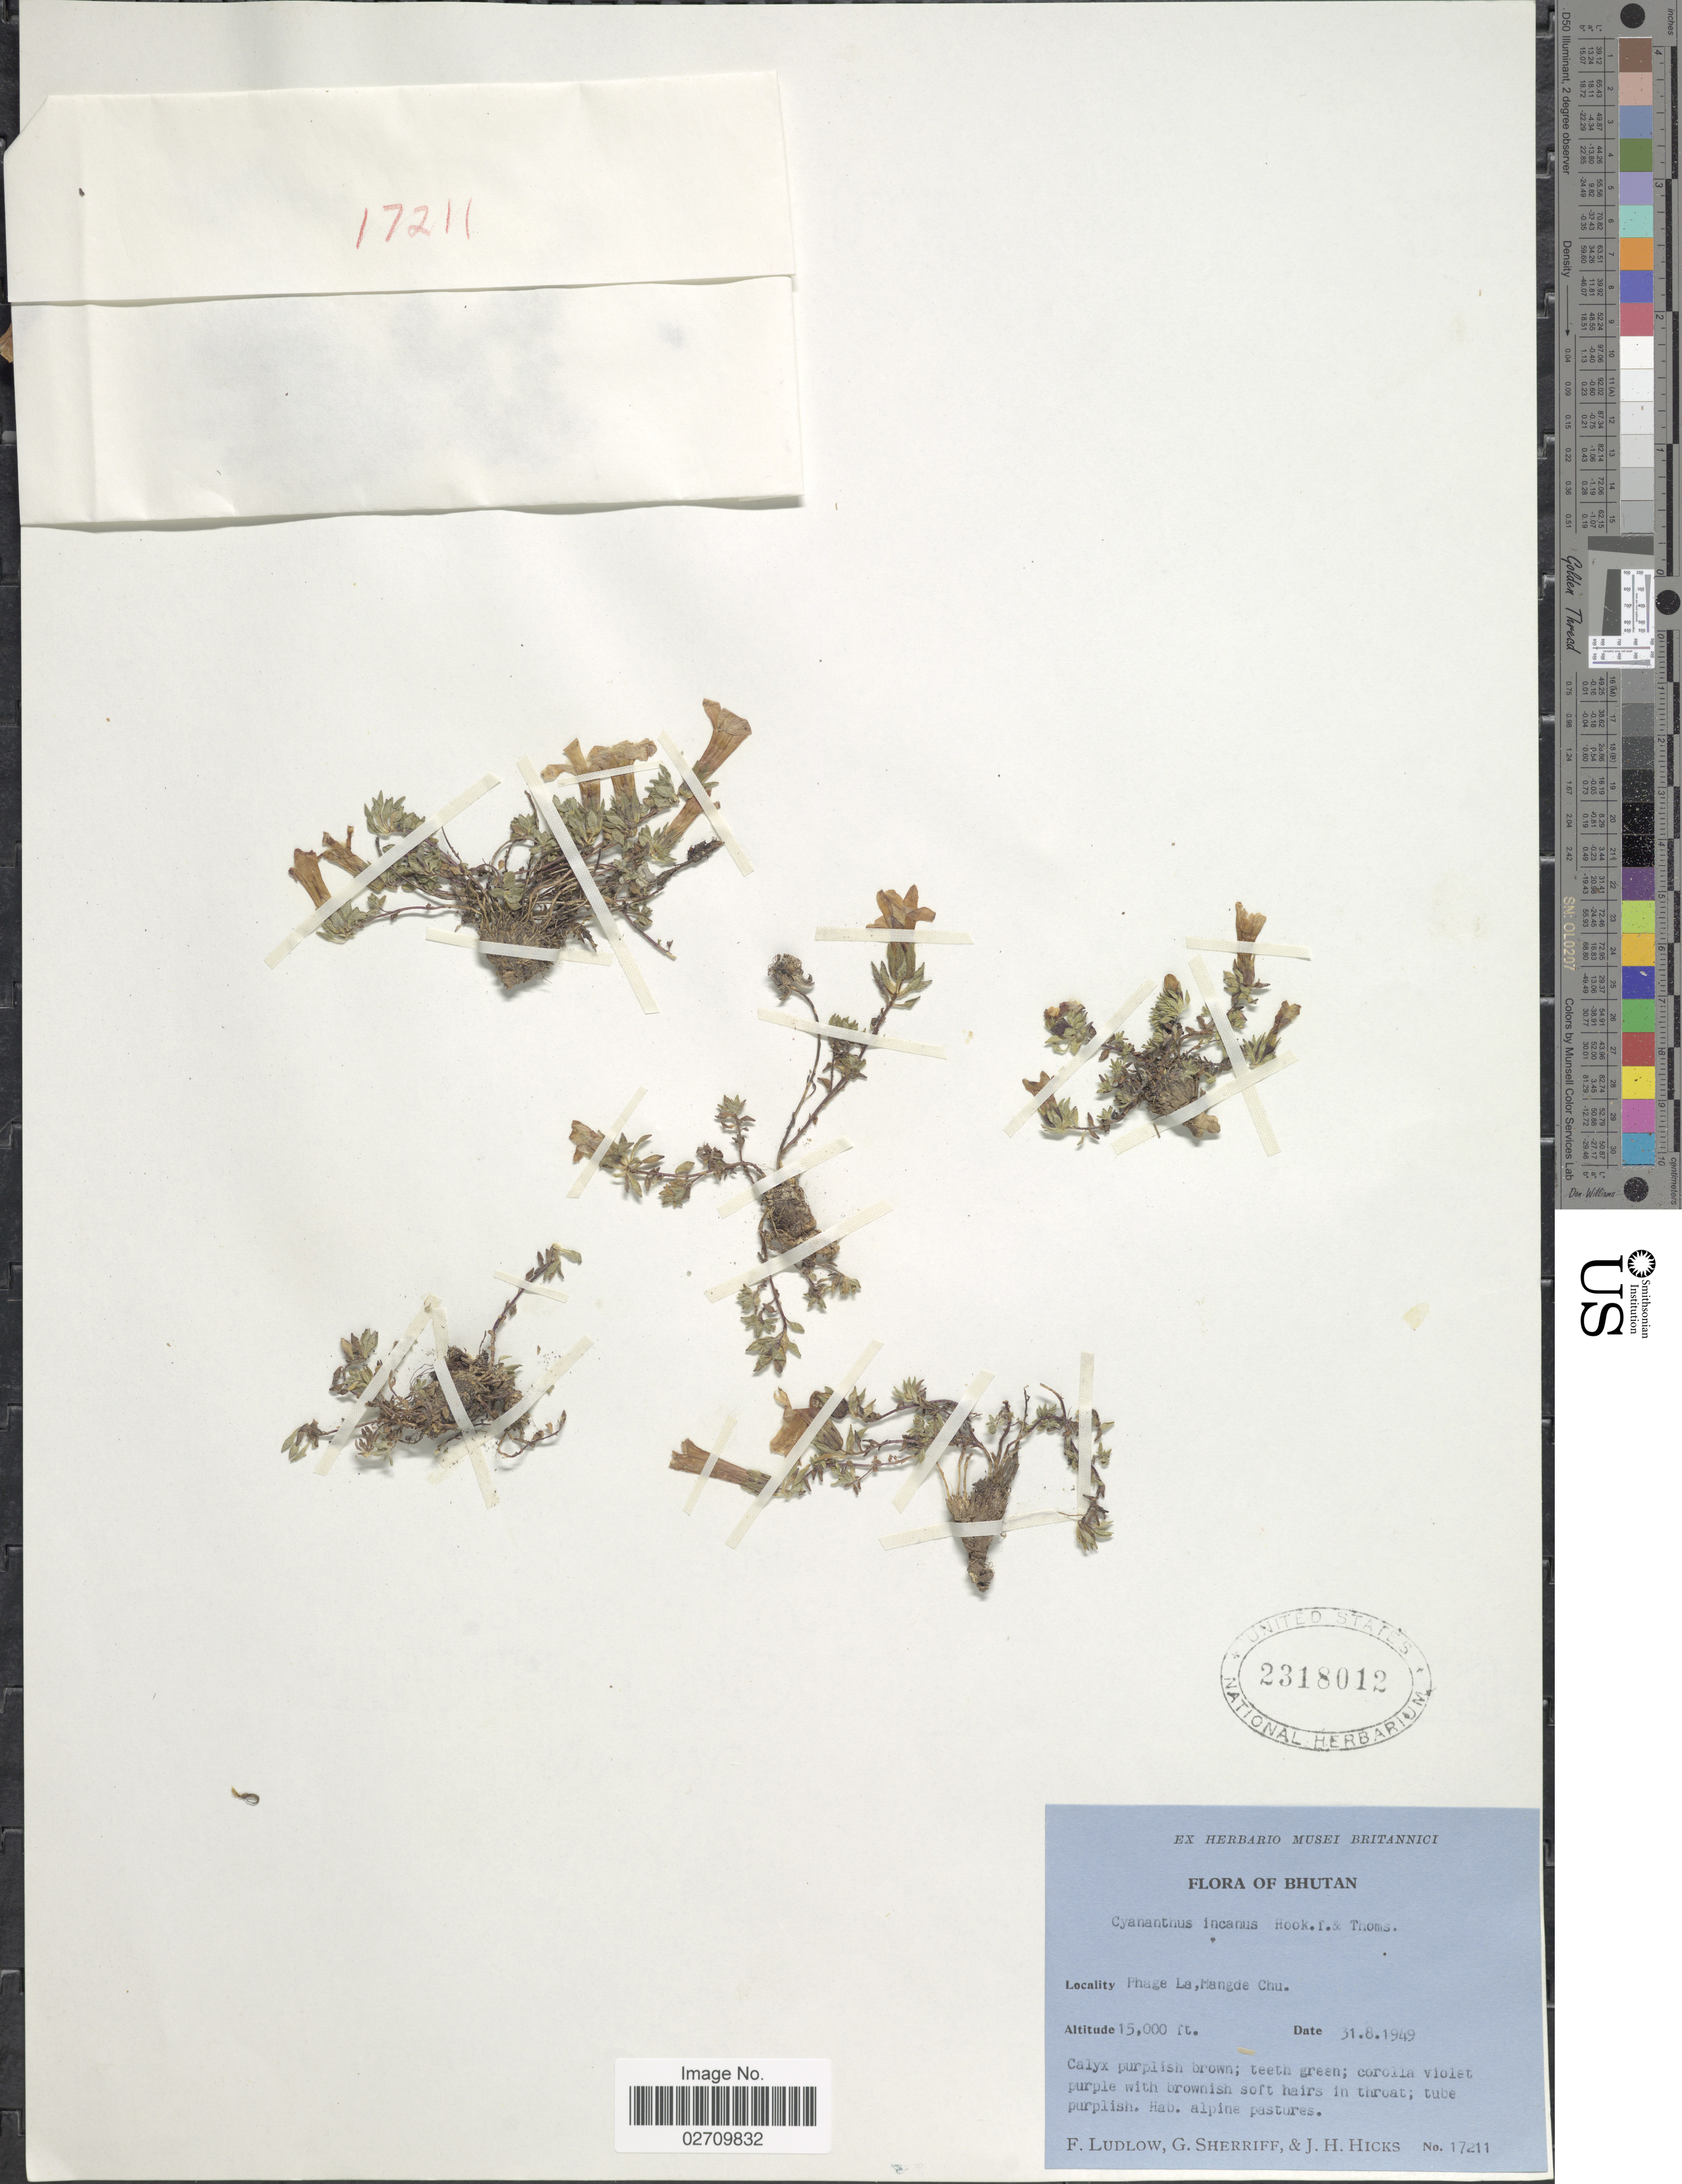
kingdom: Plantae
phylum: Tracheophyta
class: Magnoliopsida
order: Asterales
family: Campanulaceae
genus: Cyananthus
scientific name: Cyananthus incanus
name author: Hook. f. & Thomson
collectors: F. Ludlow, G. Sherriff & J. H. Hicks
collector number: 17211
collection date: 1949-08-31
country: Bhutan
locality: Phage La, Mangde Chu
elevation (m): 4572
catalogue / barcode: US 2318012